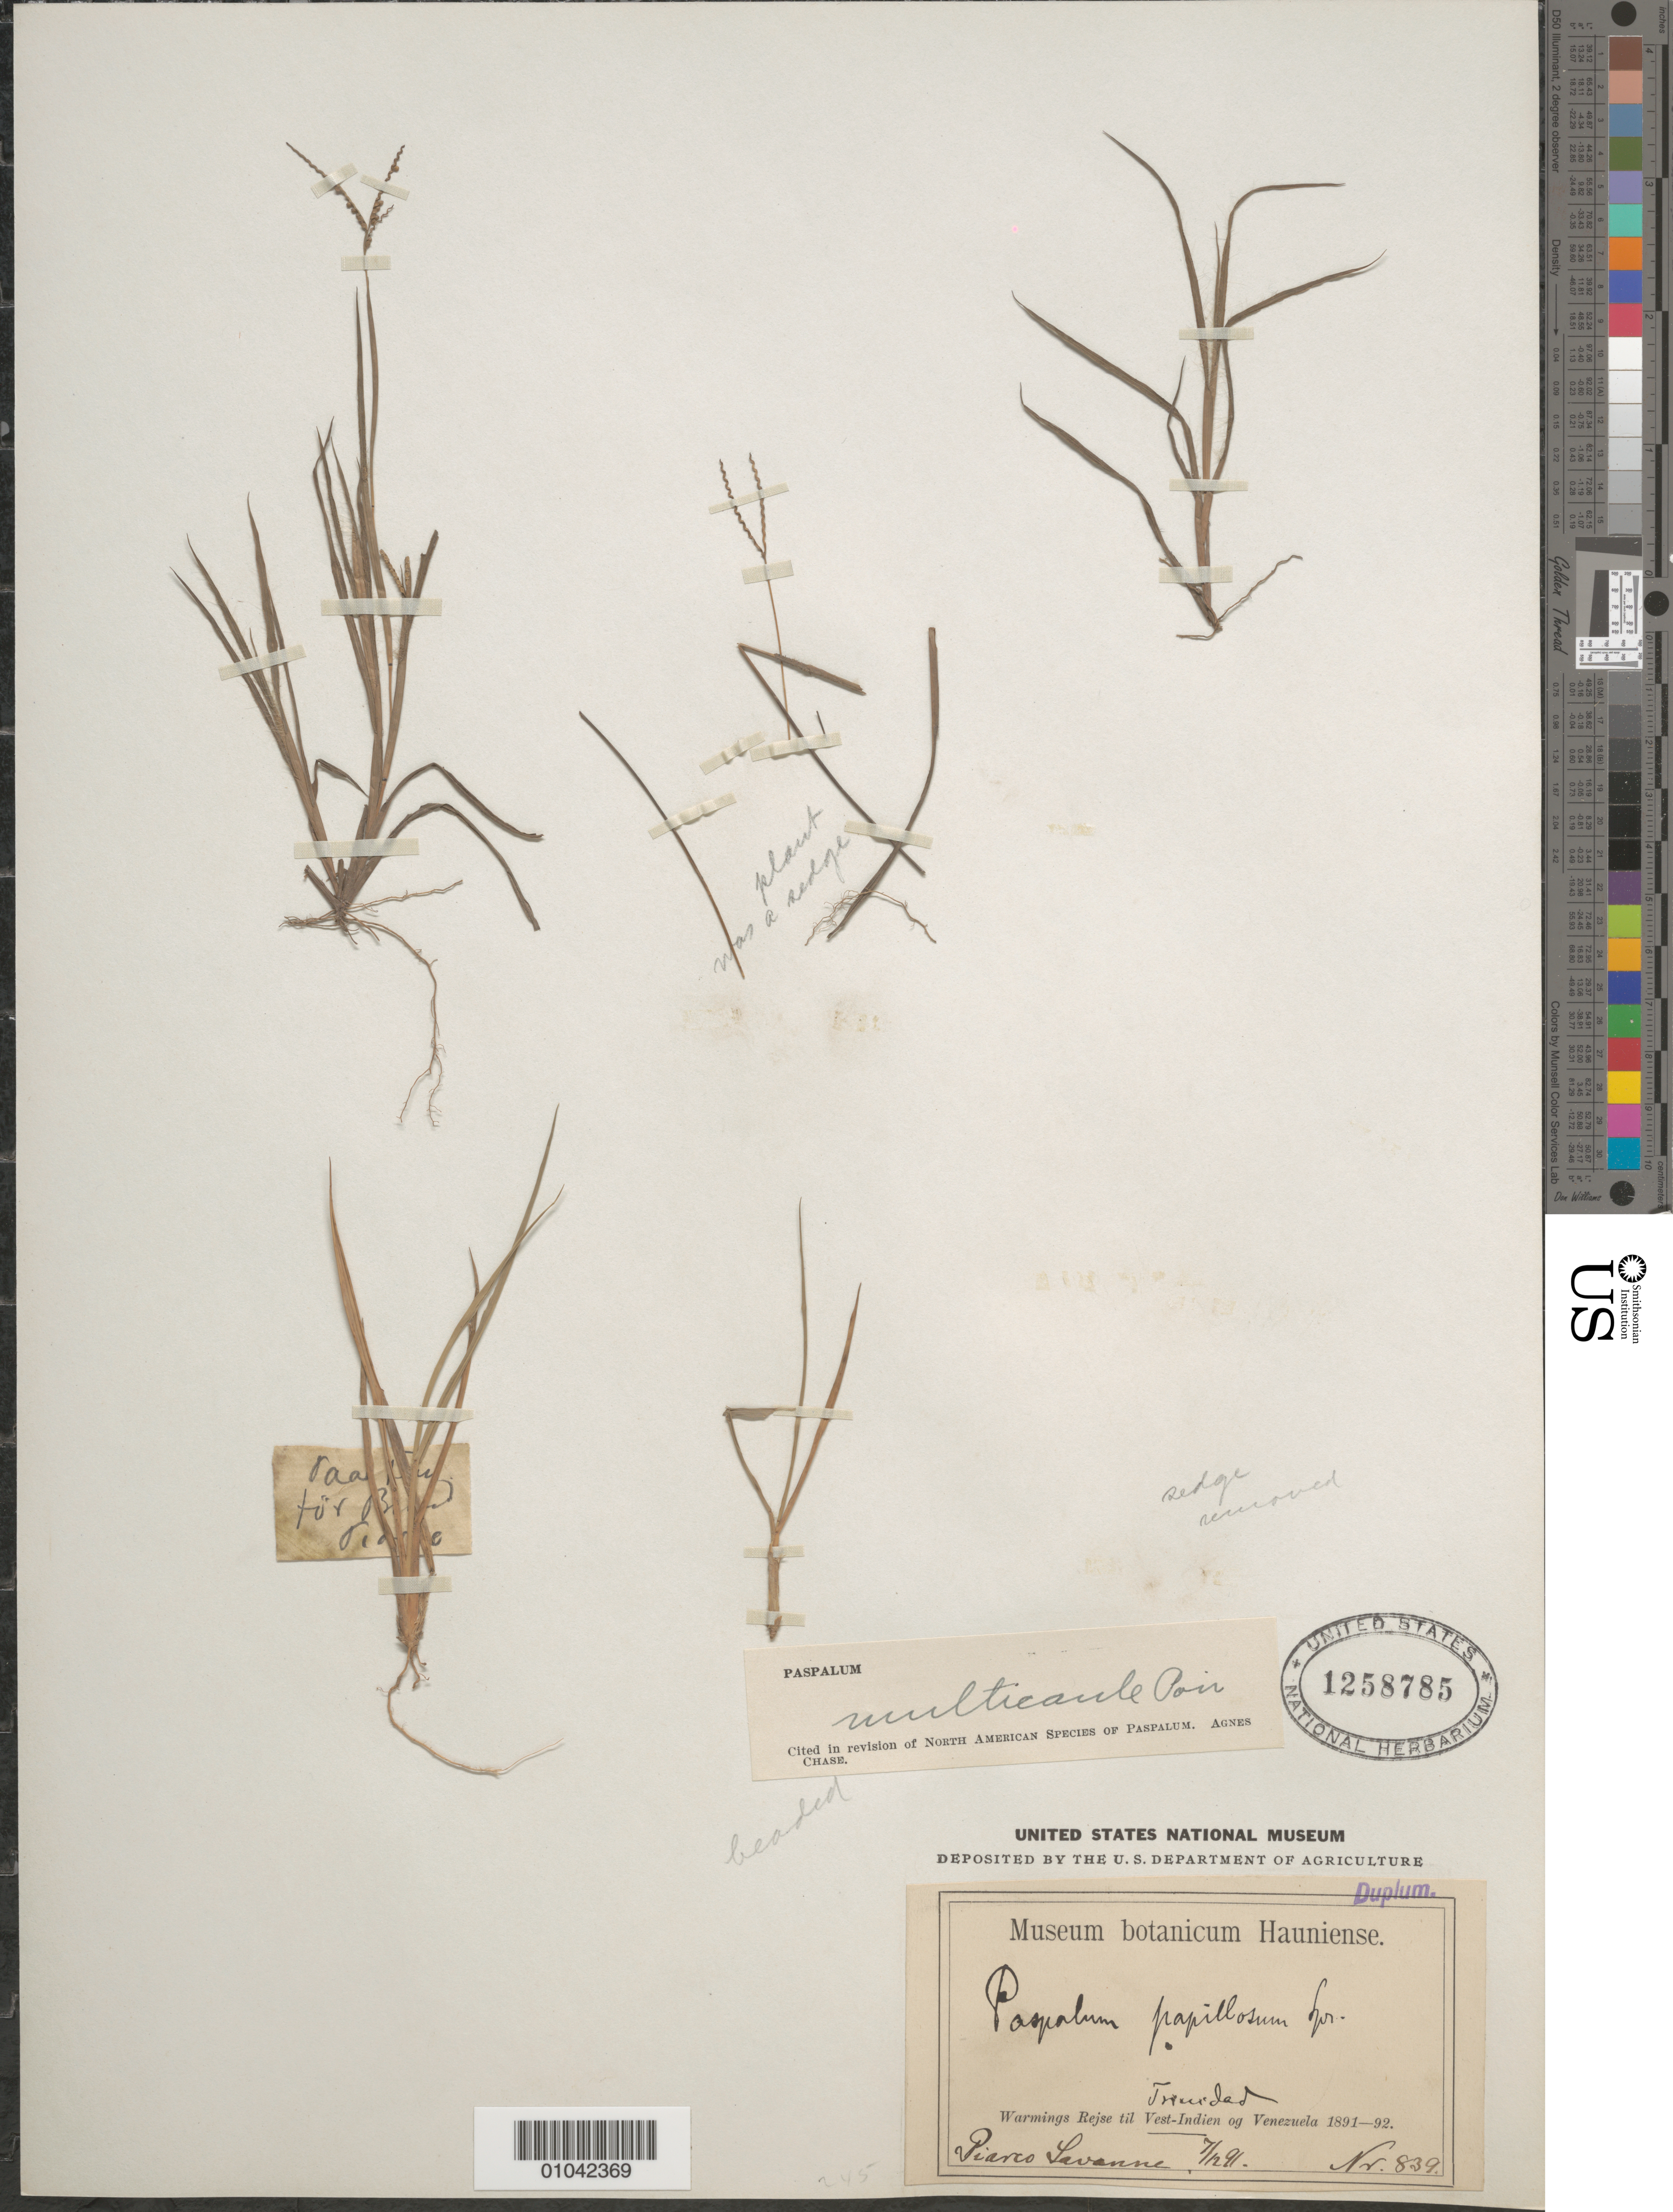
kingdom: Plantae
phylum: Tracheophyta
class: Liliopsida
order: Poales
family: Poaceae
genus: Paspalum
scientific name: Paspalum multicaule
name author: Poir.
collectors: E. Warming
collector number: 839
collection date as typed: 07 Dec1891 or 12 Jul 1891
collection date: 1891-07-12 or 1891-12-07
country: Trinidad and Tobago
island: Trinidad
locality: Piarco Savanna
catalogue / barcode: US 1258785